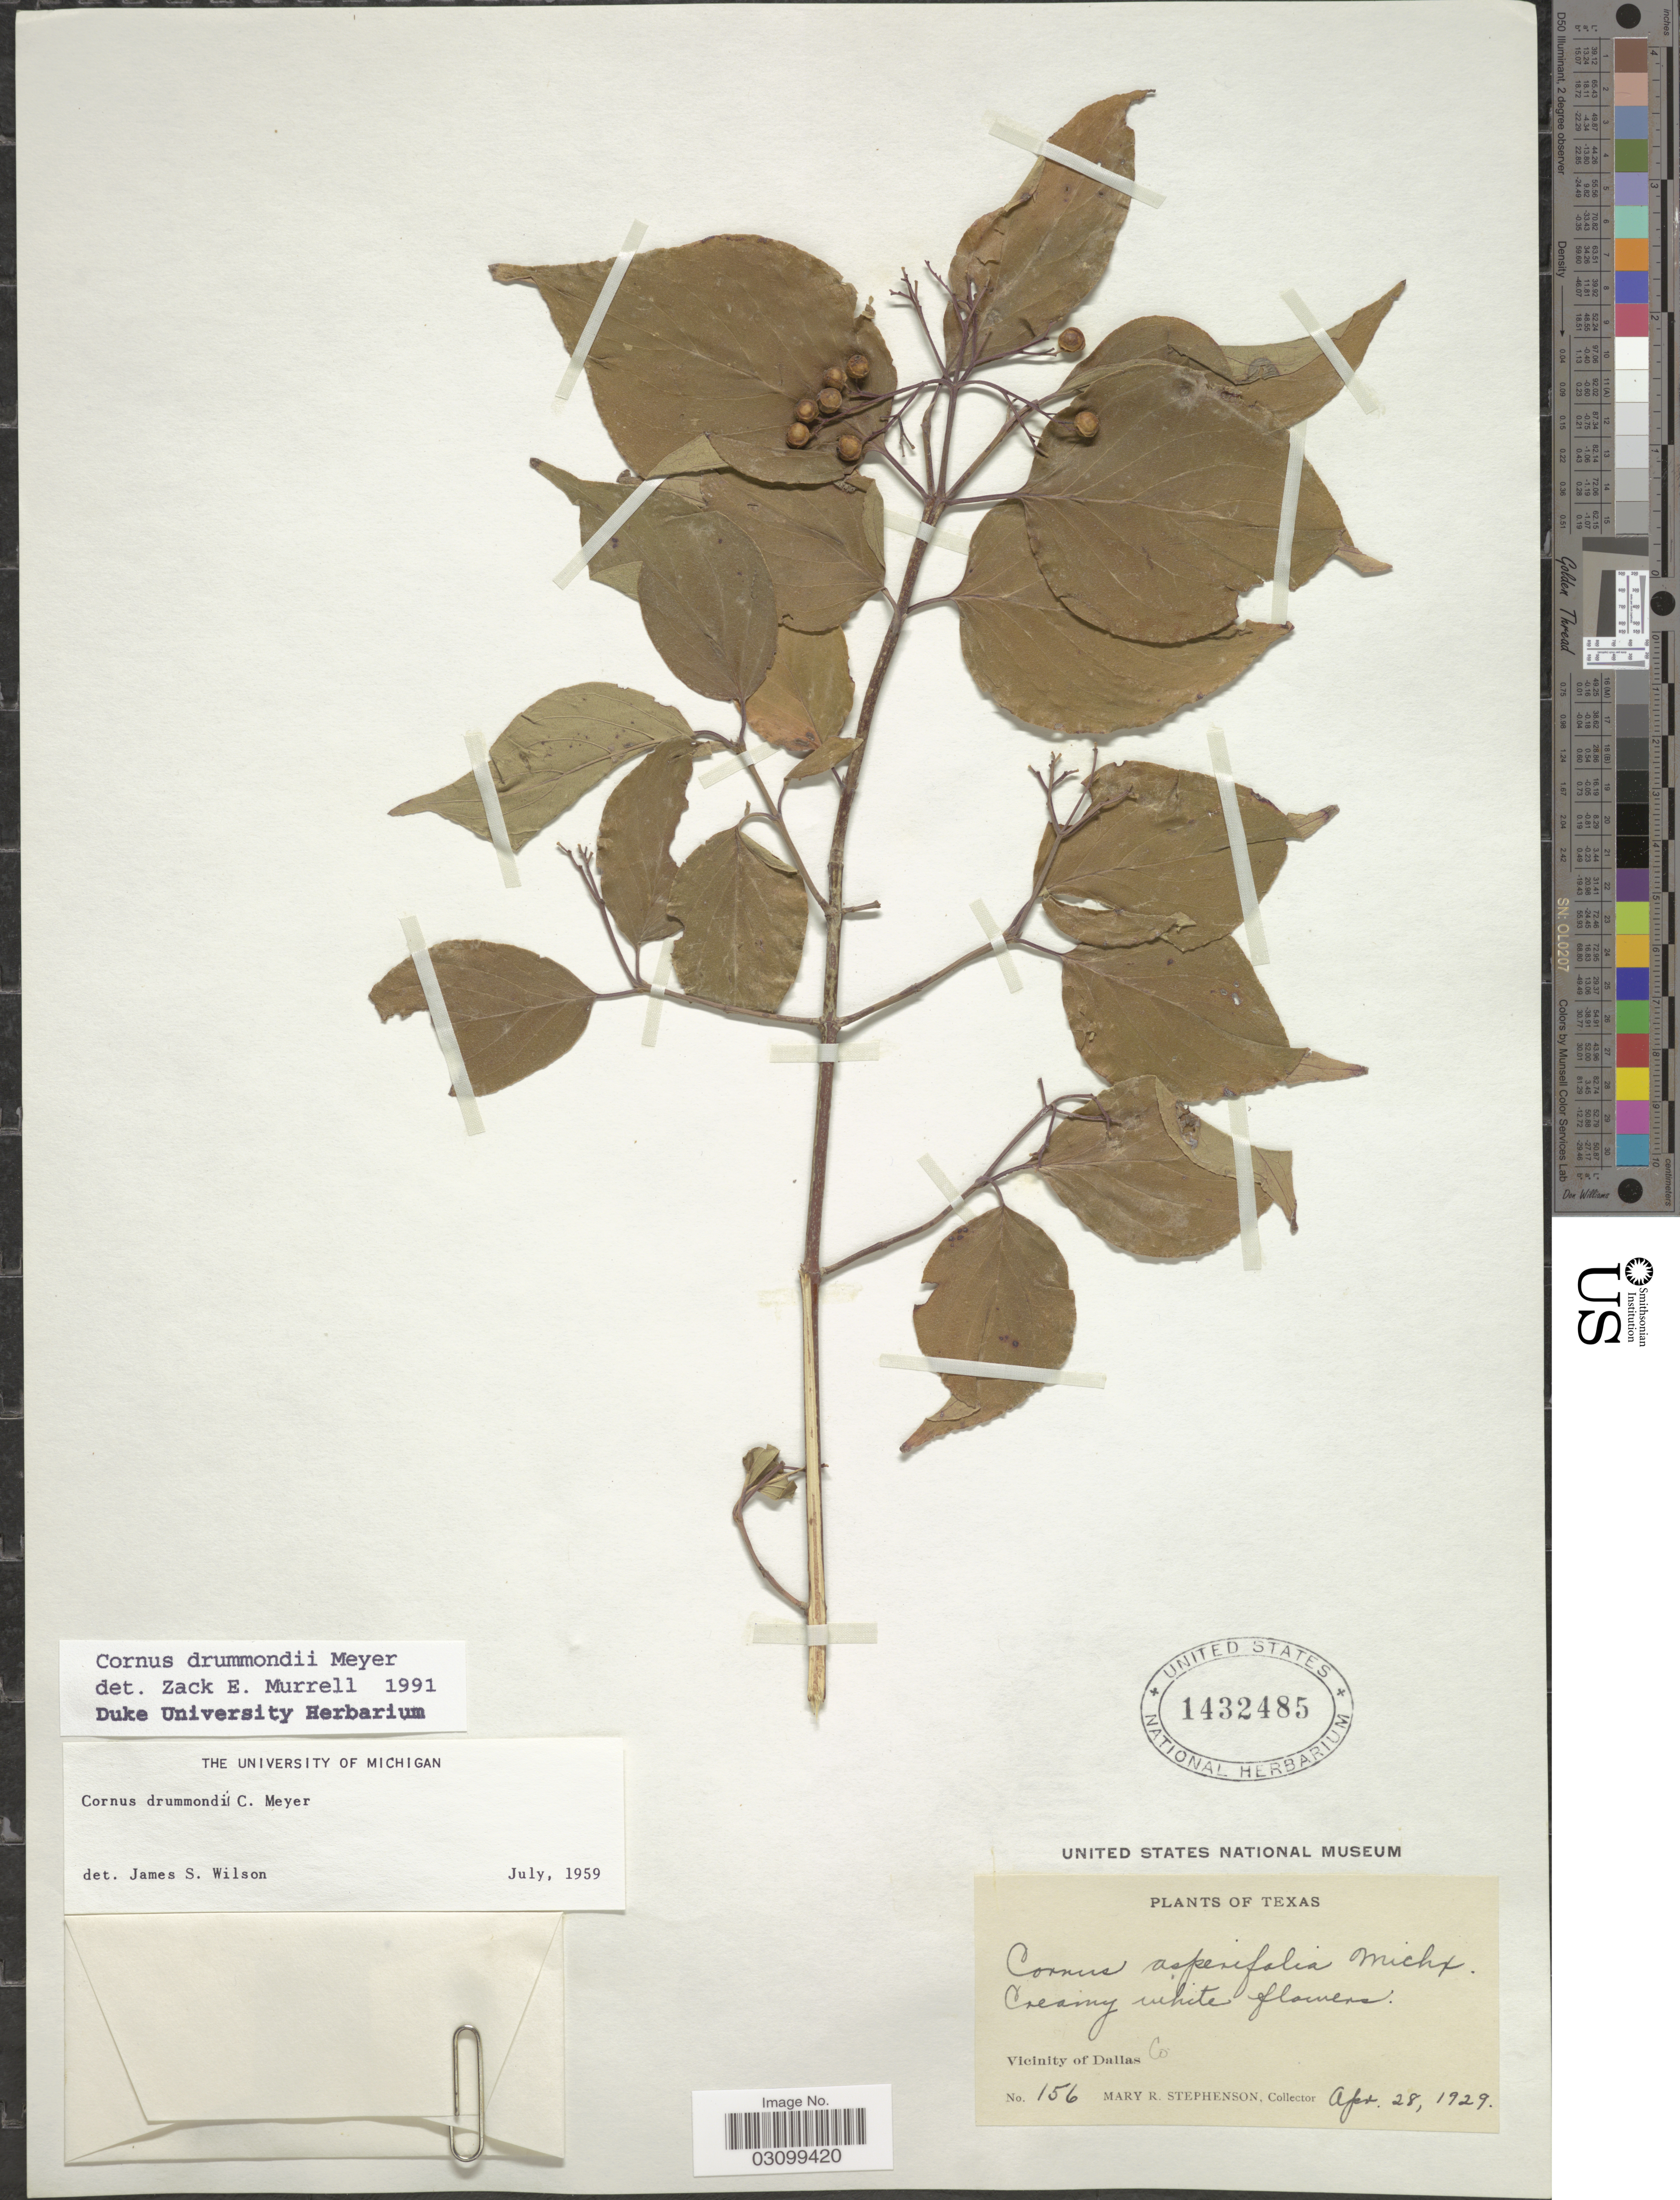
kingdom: Plantae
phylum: Tracheophyta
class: Magnoliopsida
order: Cornales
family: Cornaceae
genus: Cornus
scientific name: Cornus drummondii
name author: C.A. Mey.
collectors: M. Stephenson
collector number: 156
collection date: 1929-04-28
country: United States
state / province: Texas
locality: Vicinity of Dallas Co.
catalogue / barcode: US 1432485